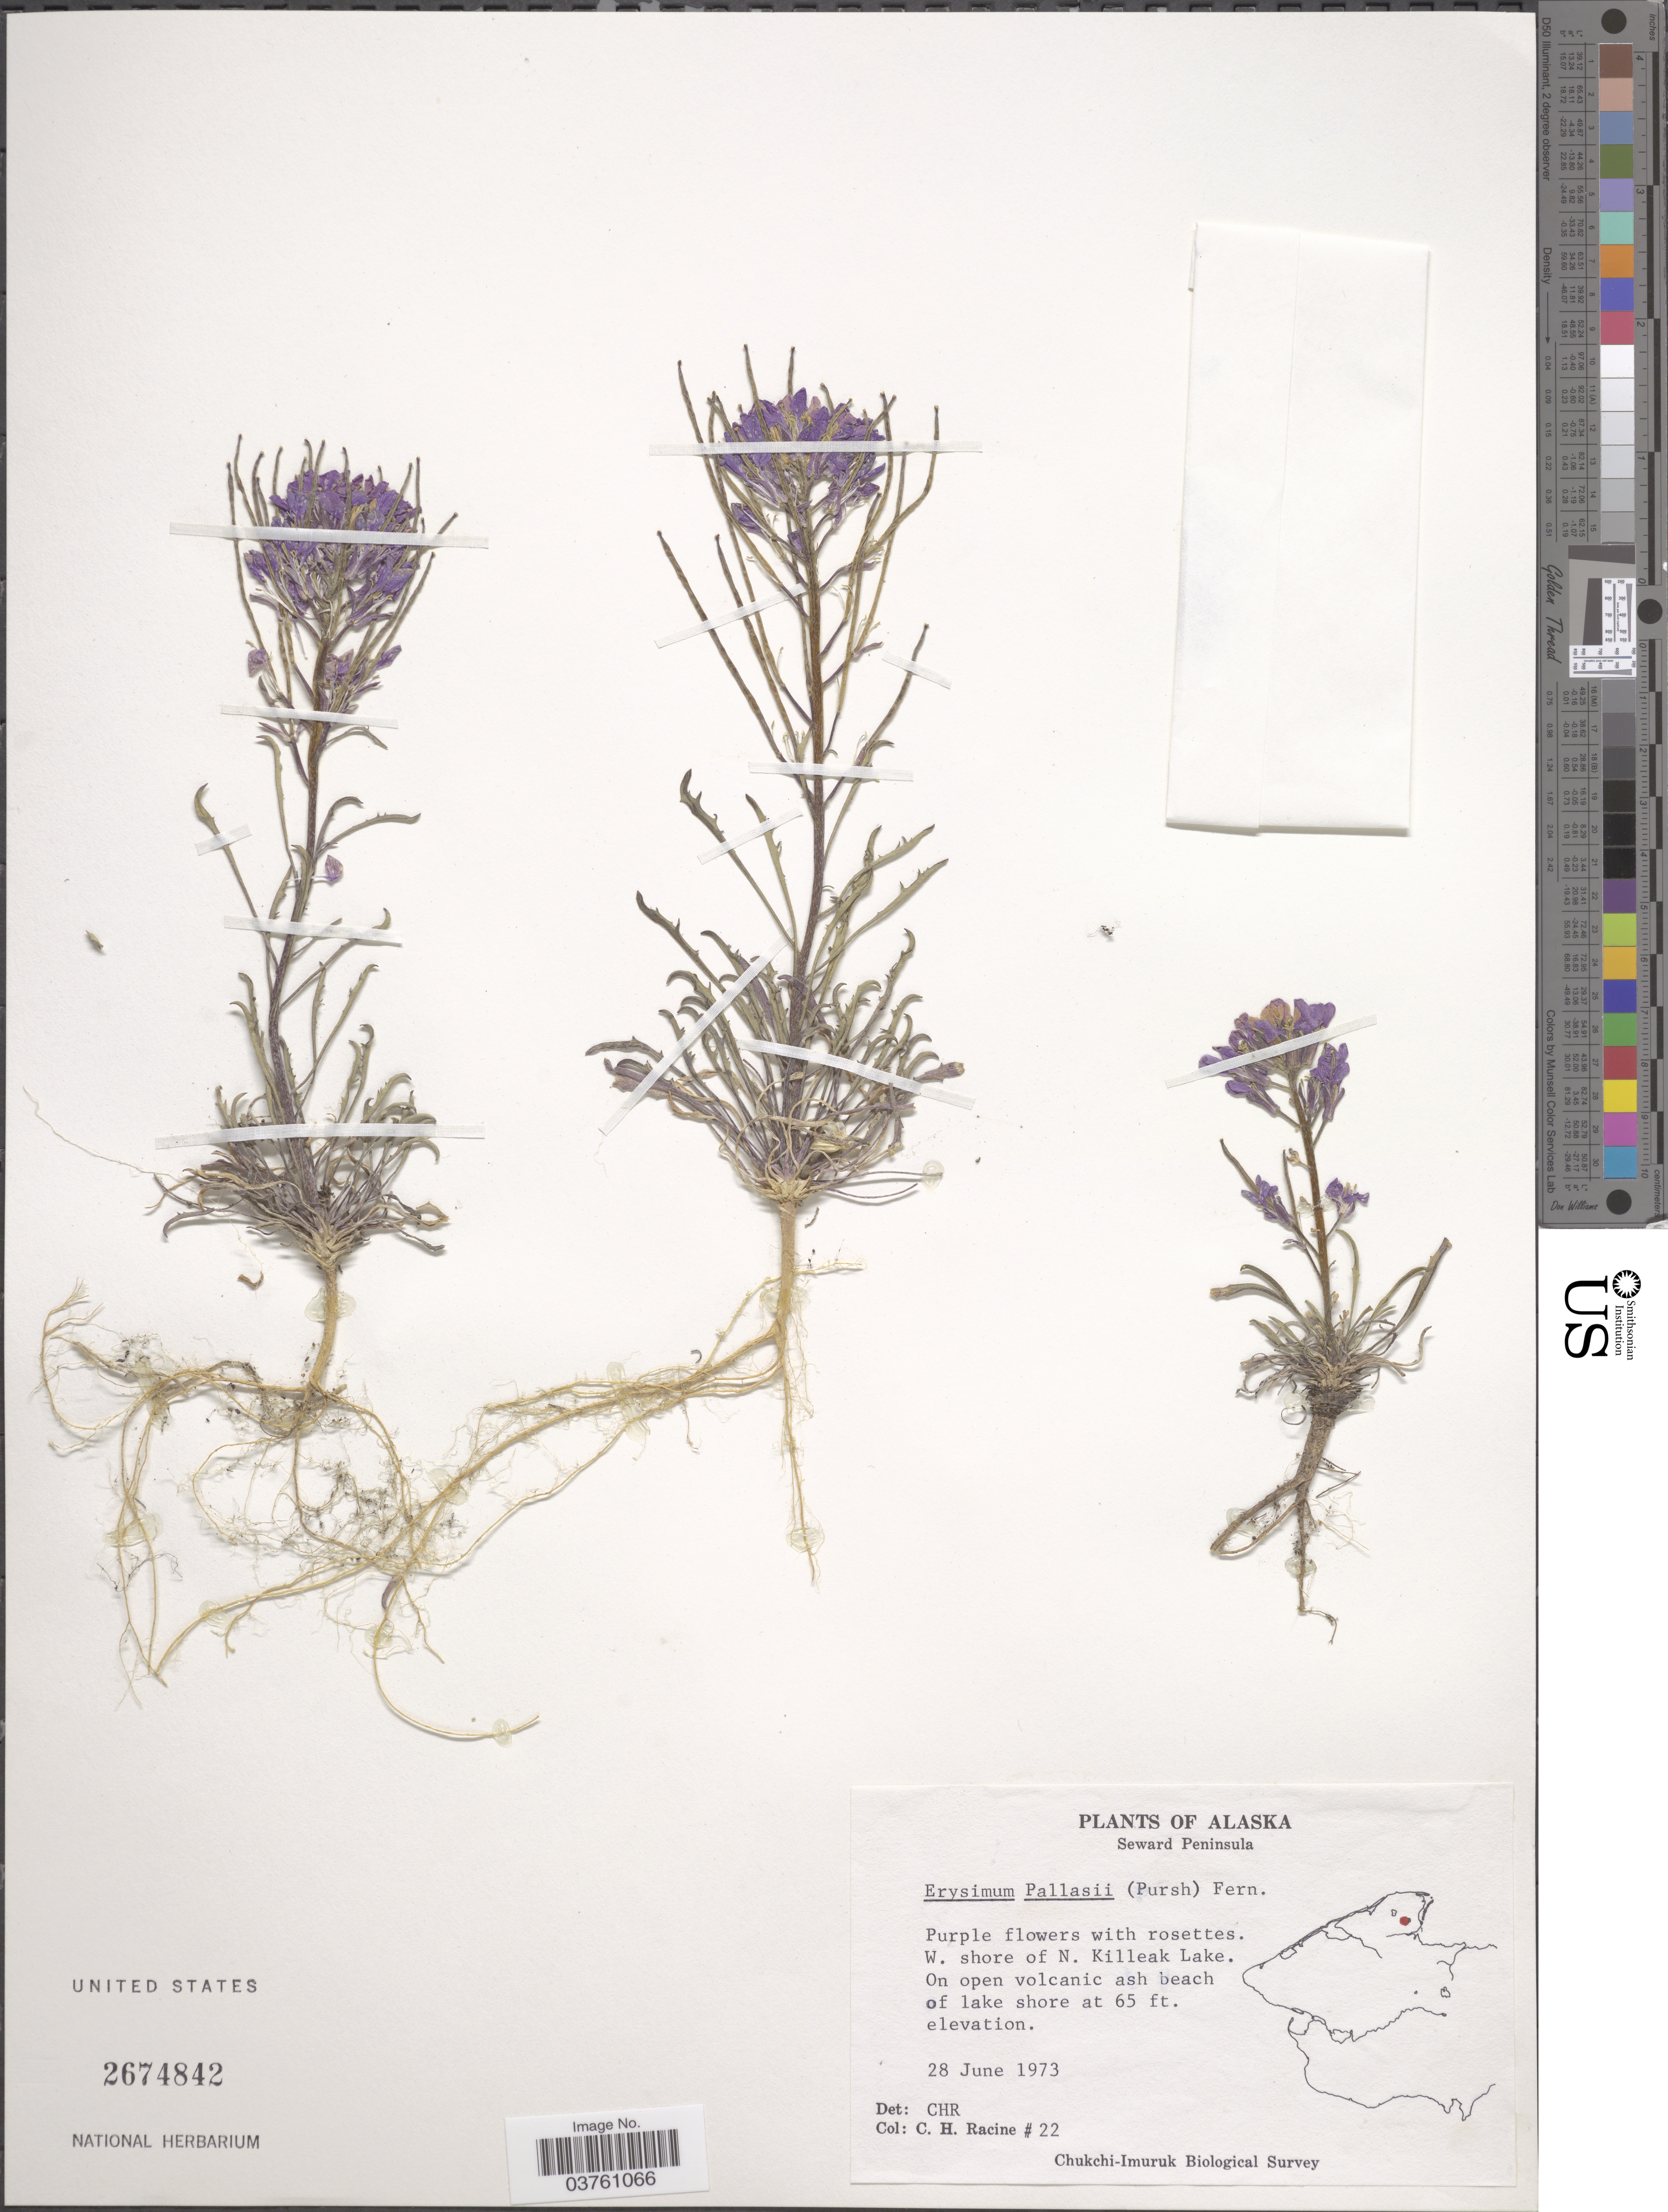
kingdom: Plantae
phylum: Tracheophyta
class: Magnoliopsida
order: Brassicales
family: Brassicaceae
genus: Erysimum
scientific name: Erysimum pallasii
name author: (Pursh) Fernald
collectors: C. Racine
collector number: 22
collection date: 1973-06-28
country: United States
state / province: Alaska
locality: Seward Peninsula. W. shore of N. Killeak Lake.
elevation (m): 20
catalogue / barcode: US 2674842